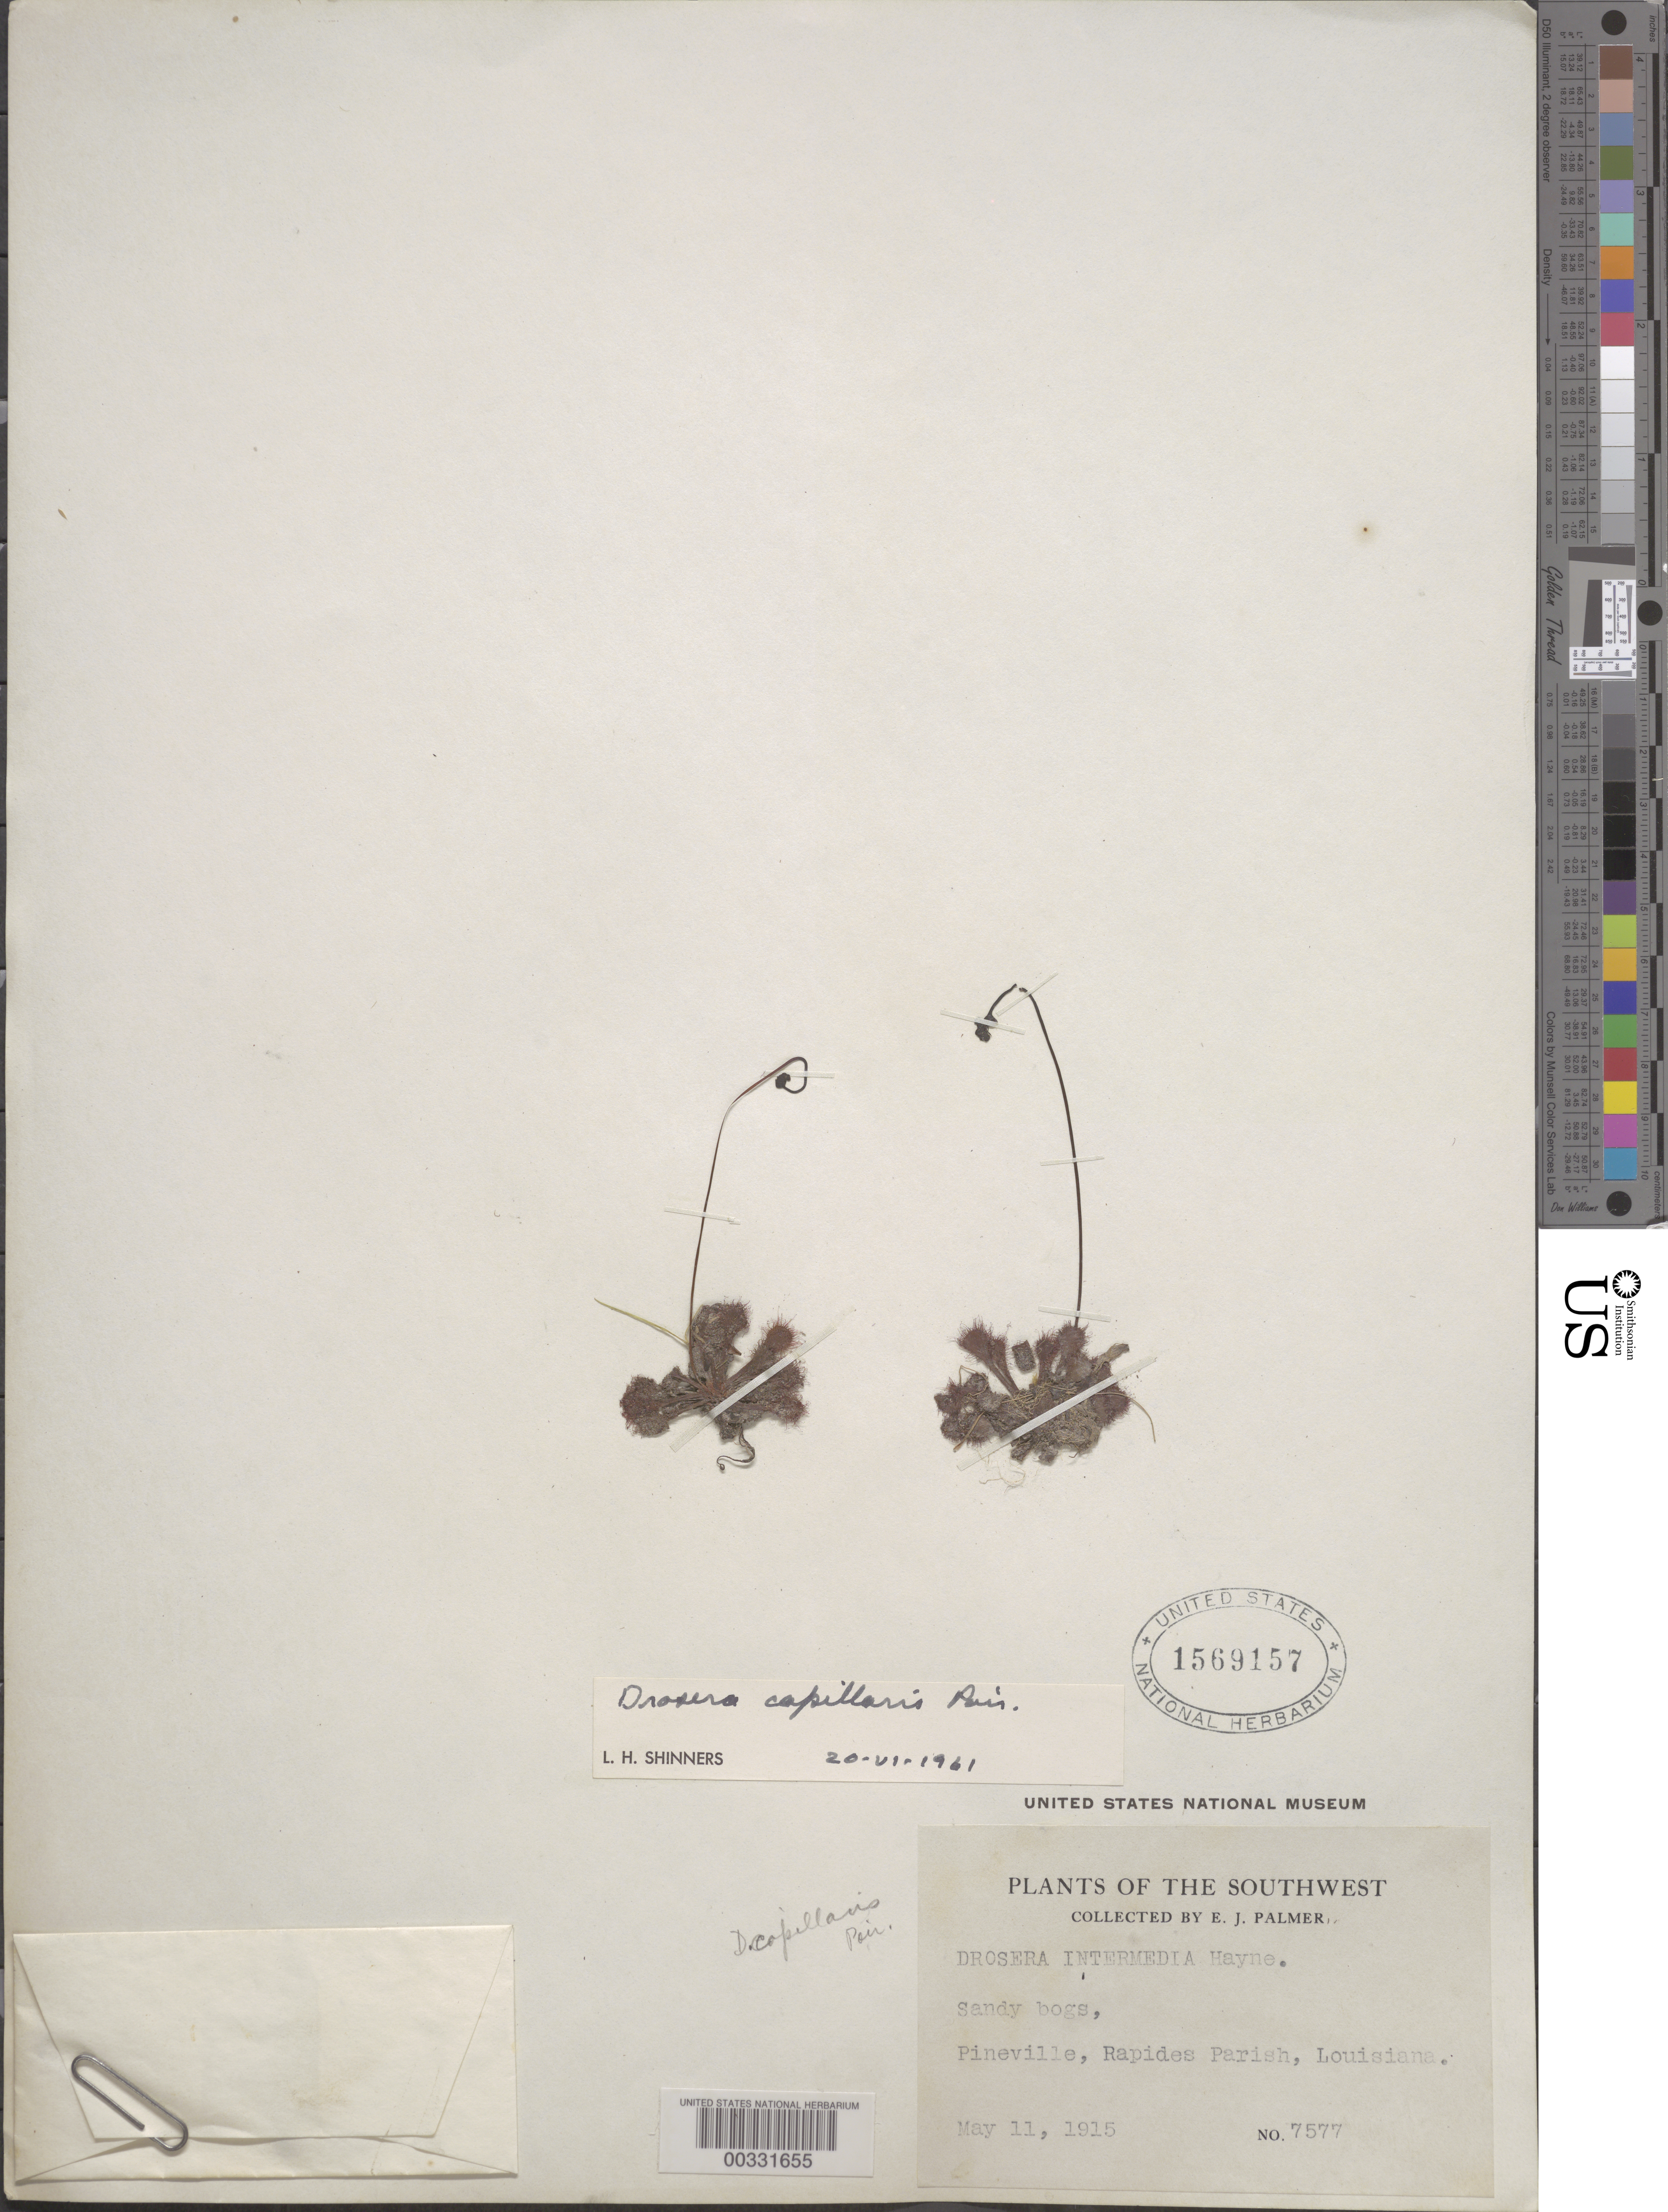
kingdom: Plantae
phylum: Tracheophyta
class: Magnoliopsida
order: Caryophyllales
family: Droseraceae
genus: Drosera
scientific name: Drosera capillaris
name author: Poir.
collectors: E. J. Palmer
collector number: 7577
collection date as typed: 11 May 1915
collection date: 1915-05-11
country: United States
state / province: Louisiana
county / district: Rapides Parish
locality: Pineville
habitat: Sandy bog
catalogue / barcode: US 1569157